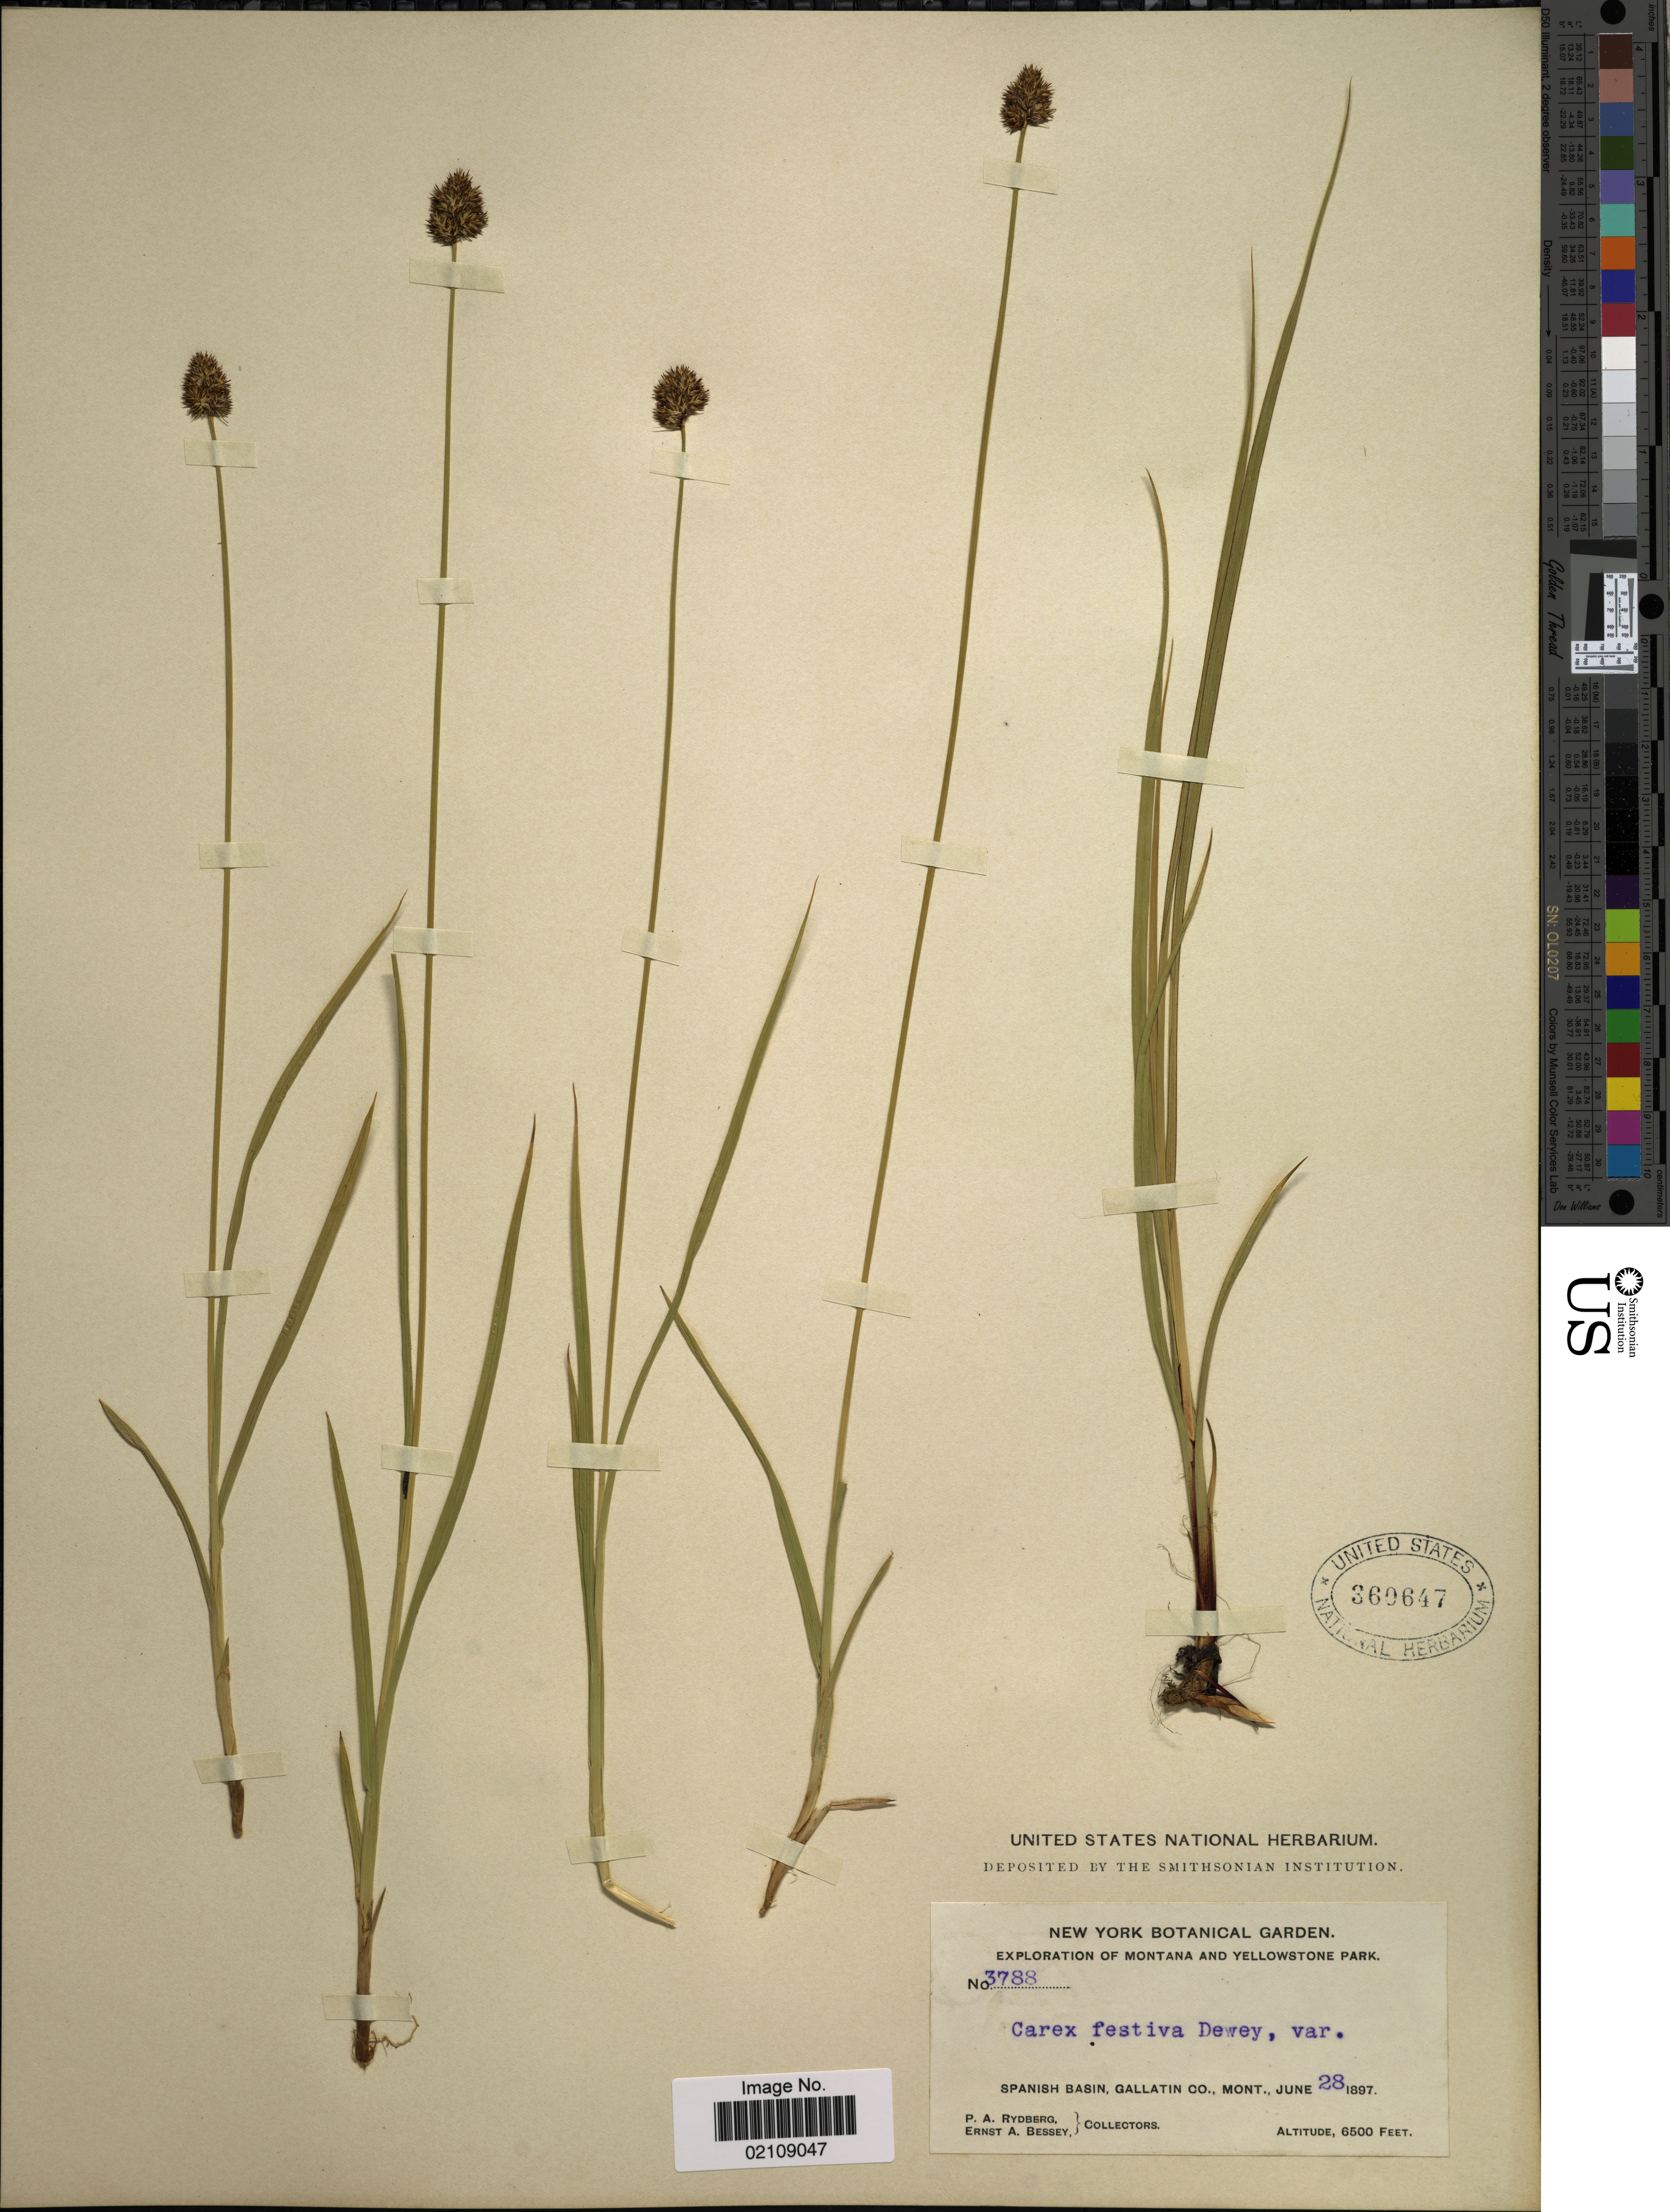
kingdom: Plantae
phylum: Tracheophyta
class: Liliopsida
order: Poales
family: Cyperaceae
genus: Carex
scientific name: Carex microptera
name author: Mack.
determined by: Mackenzie, K. K.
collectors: P. A. Rydberg & E. A. Bessey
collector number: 3788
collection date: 1897-06-28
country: United States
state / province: Montana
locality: Spanish Basin, Gallatin Co. Yellowstone Park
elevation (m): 1981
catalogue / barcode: US 360647